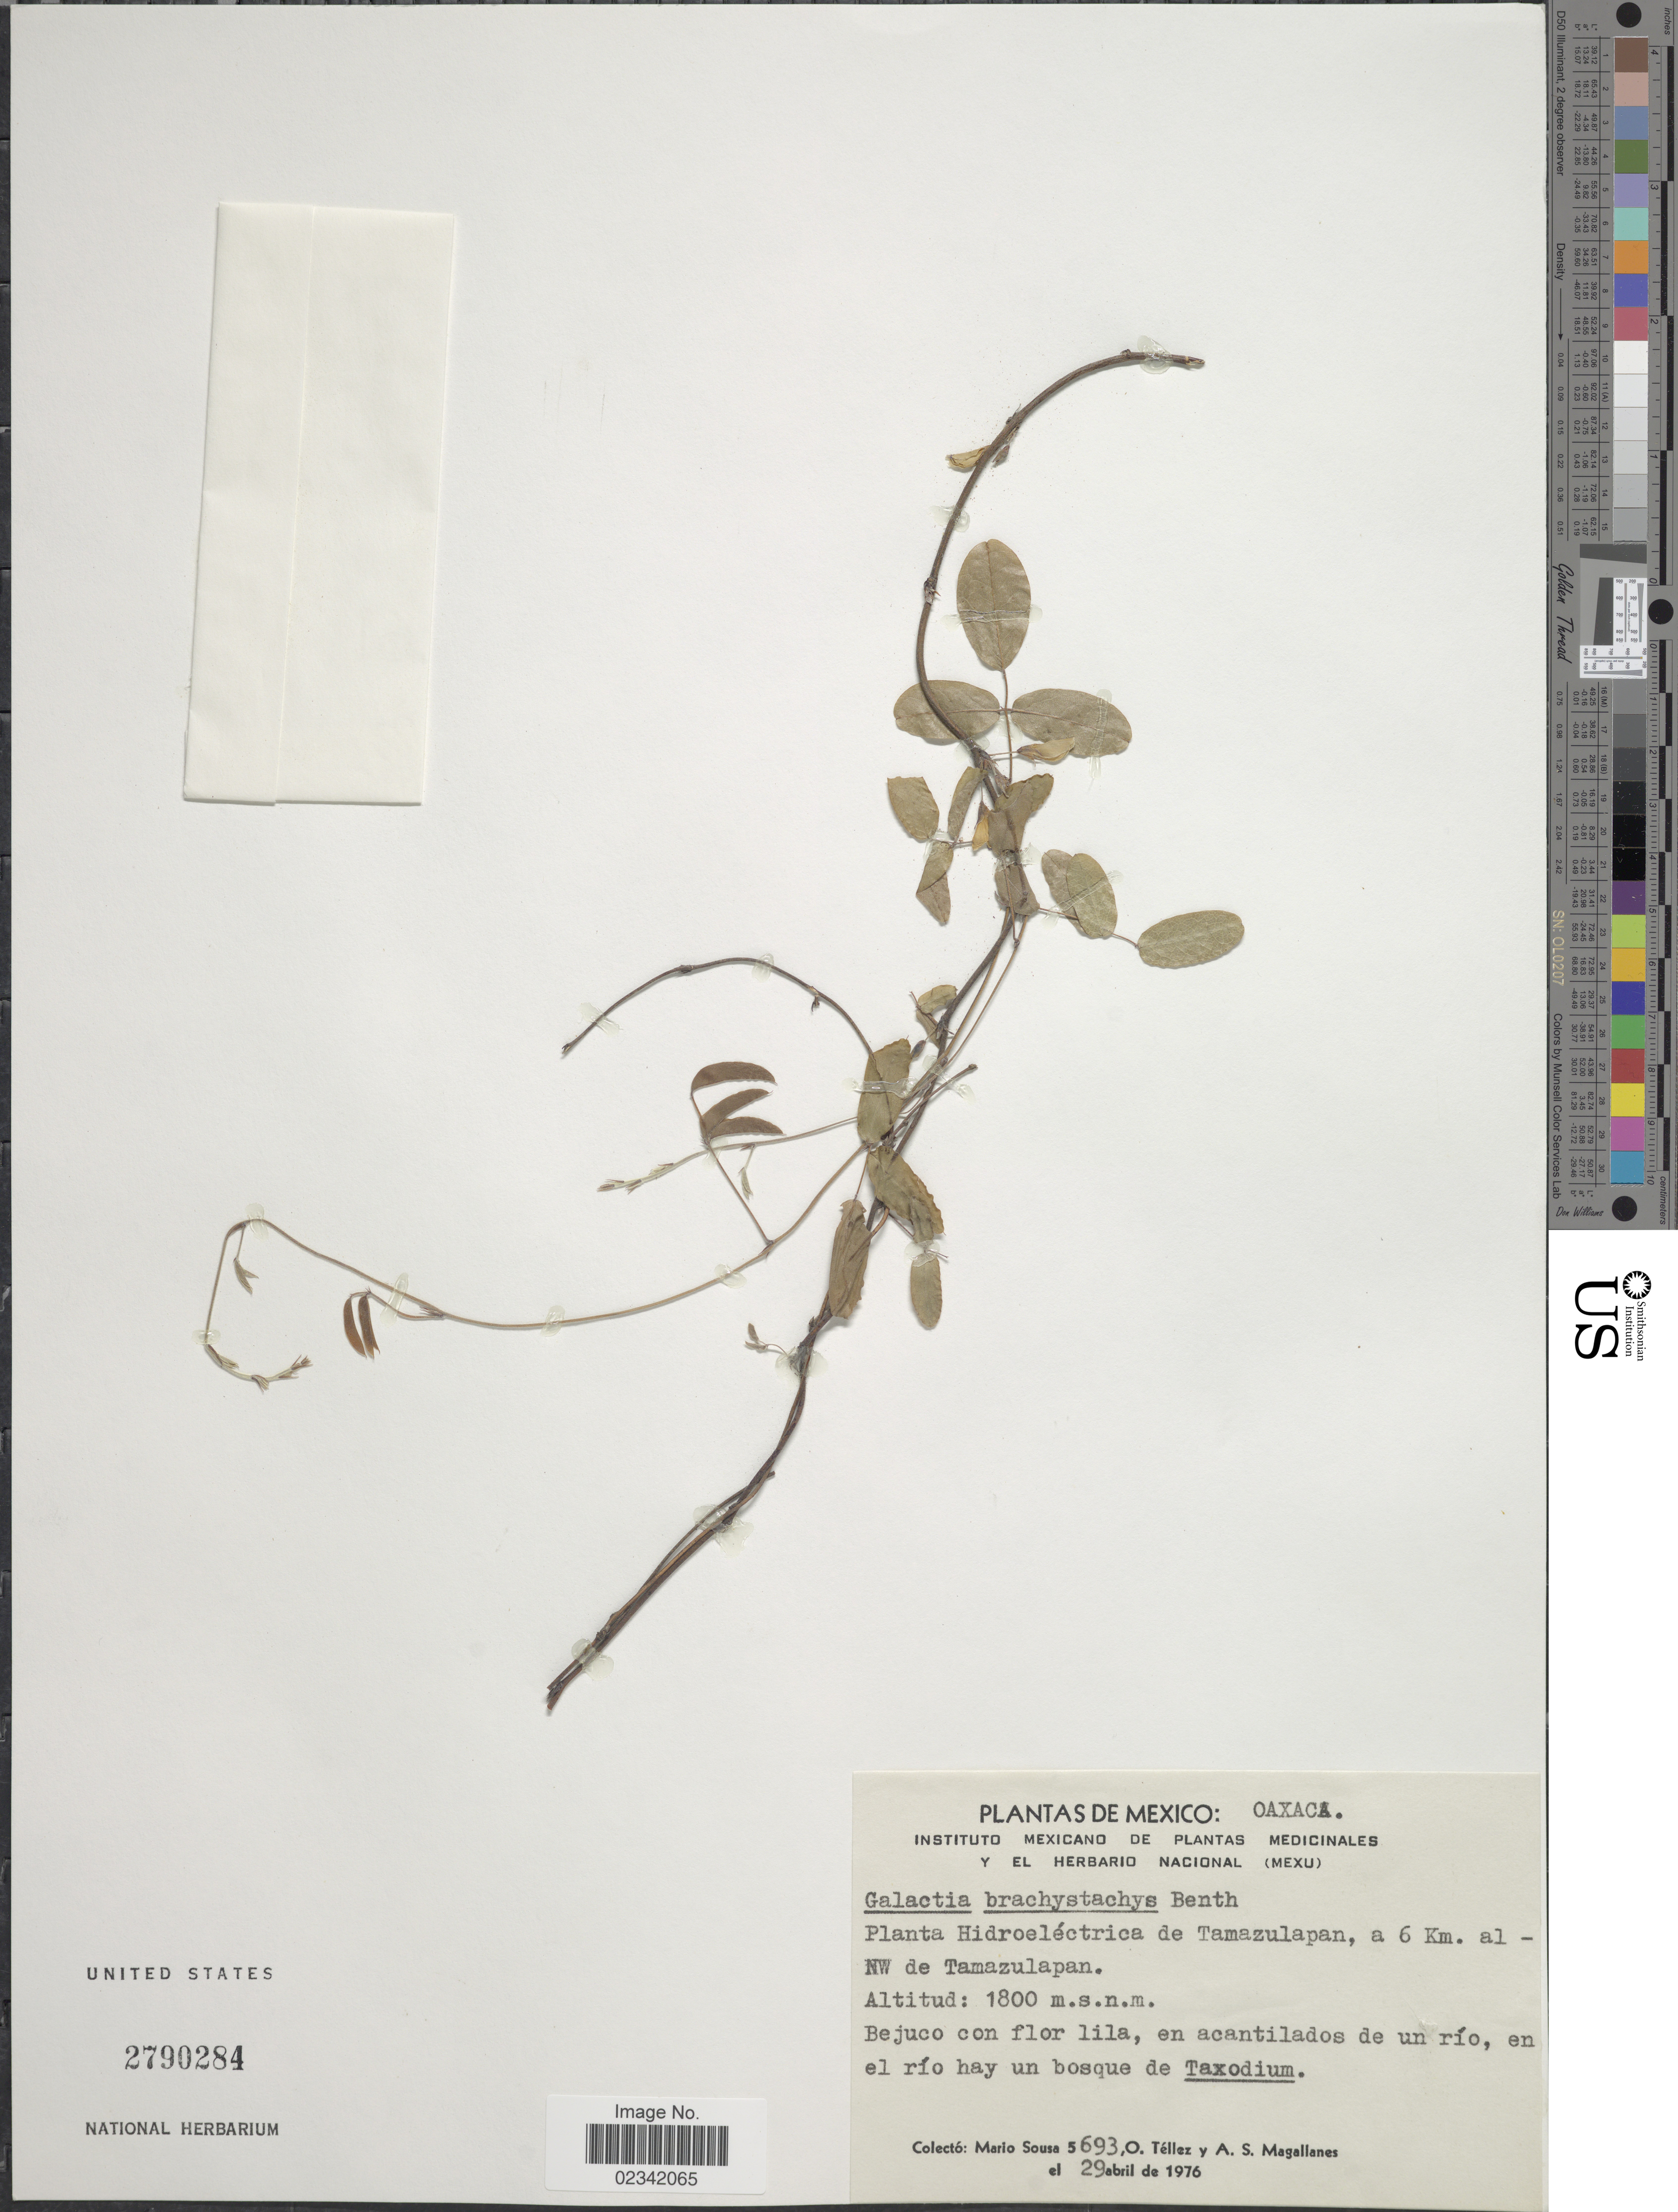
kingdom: Plantae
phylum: Tracheophyta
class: Magnoliopsida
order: Fabales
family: Fabaceae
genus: Nanogalactia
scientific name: Nanogalactia brachystachys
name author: (Benth.) L.P. Queiroz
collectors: M. Sousa S., O. Tellez & A. Magallanes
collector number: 5693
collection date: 1976-04-29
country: Mexico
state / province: Oaxaca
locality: Planta Hidroelectrica de Tamazulapa, a 6 km. al NW de Tamazulapa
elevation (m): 1800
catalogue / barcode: US 2790284